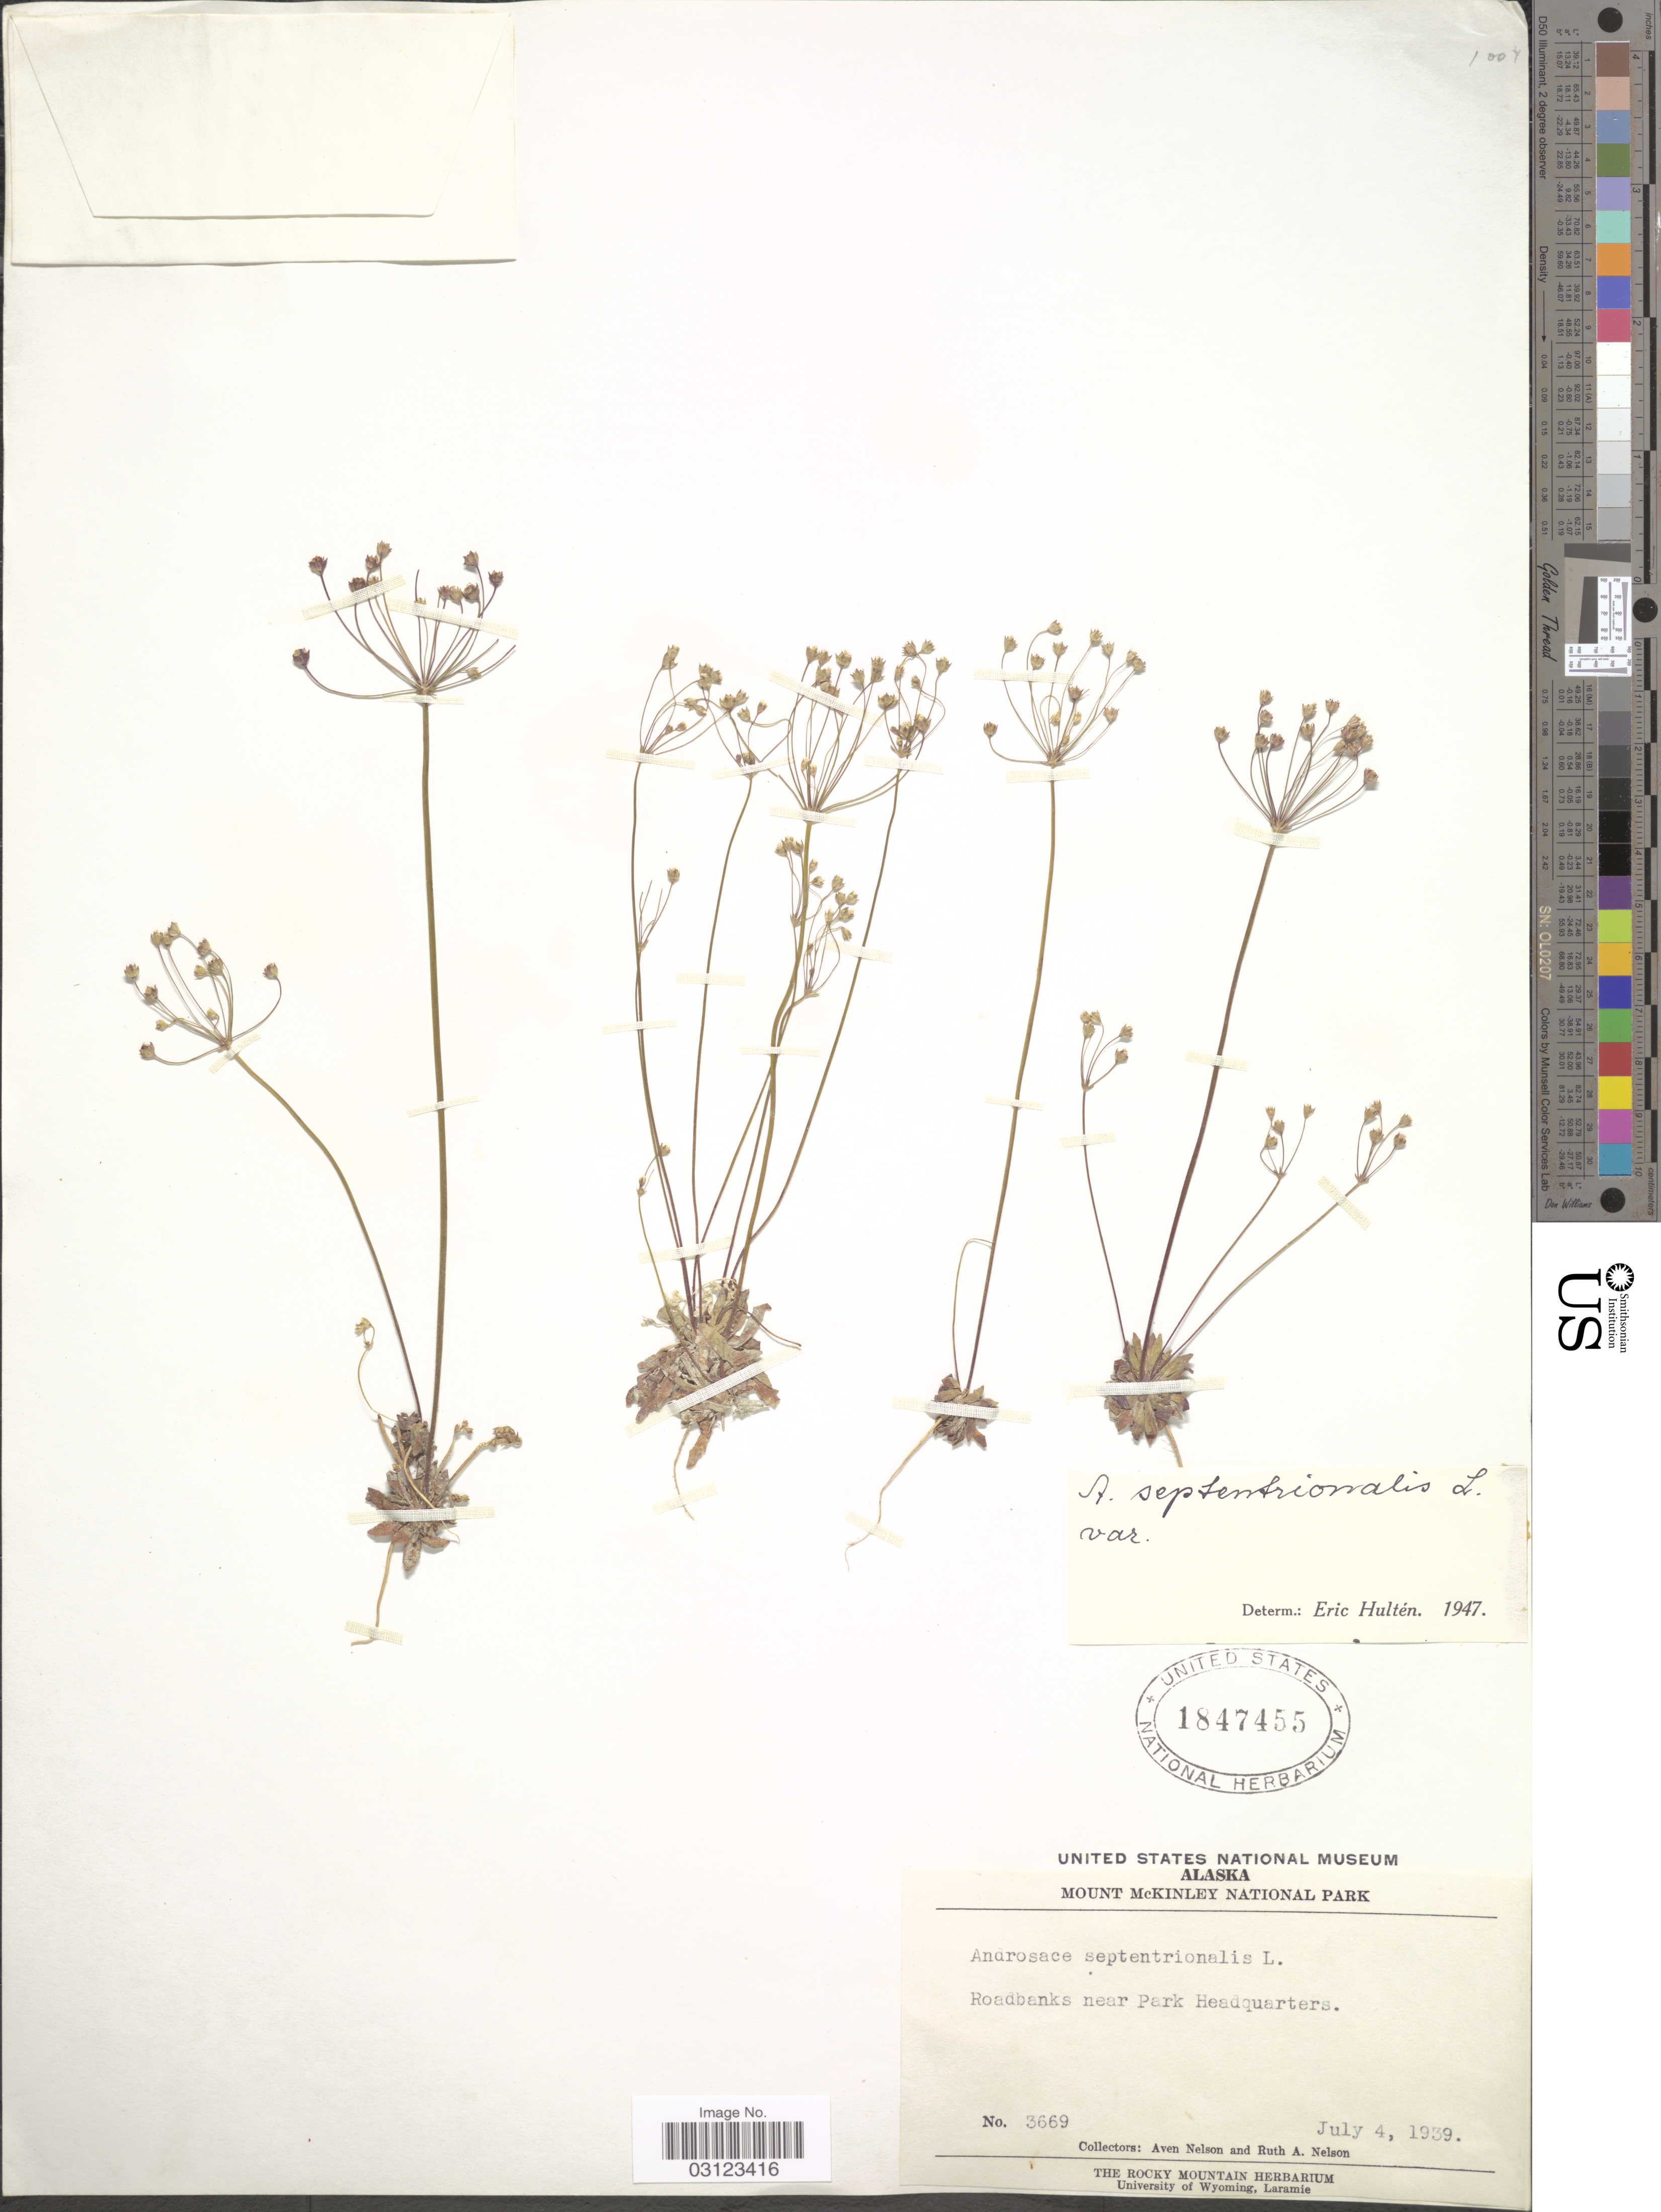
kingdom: Plantae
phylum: Tracheophyta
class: Magnoliopsida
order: Ericales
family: Primulaceae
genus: Androsace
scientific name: Androsace septentrionalis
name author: L.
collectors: A. Nelson & R. A. Nelson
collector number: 3669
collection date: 1939-07-04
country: United States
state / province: Alaska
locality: Mount McKinley National Park. Roadbanks near Park Headquartres.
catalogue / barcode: US 1847455